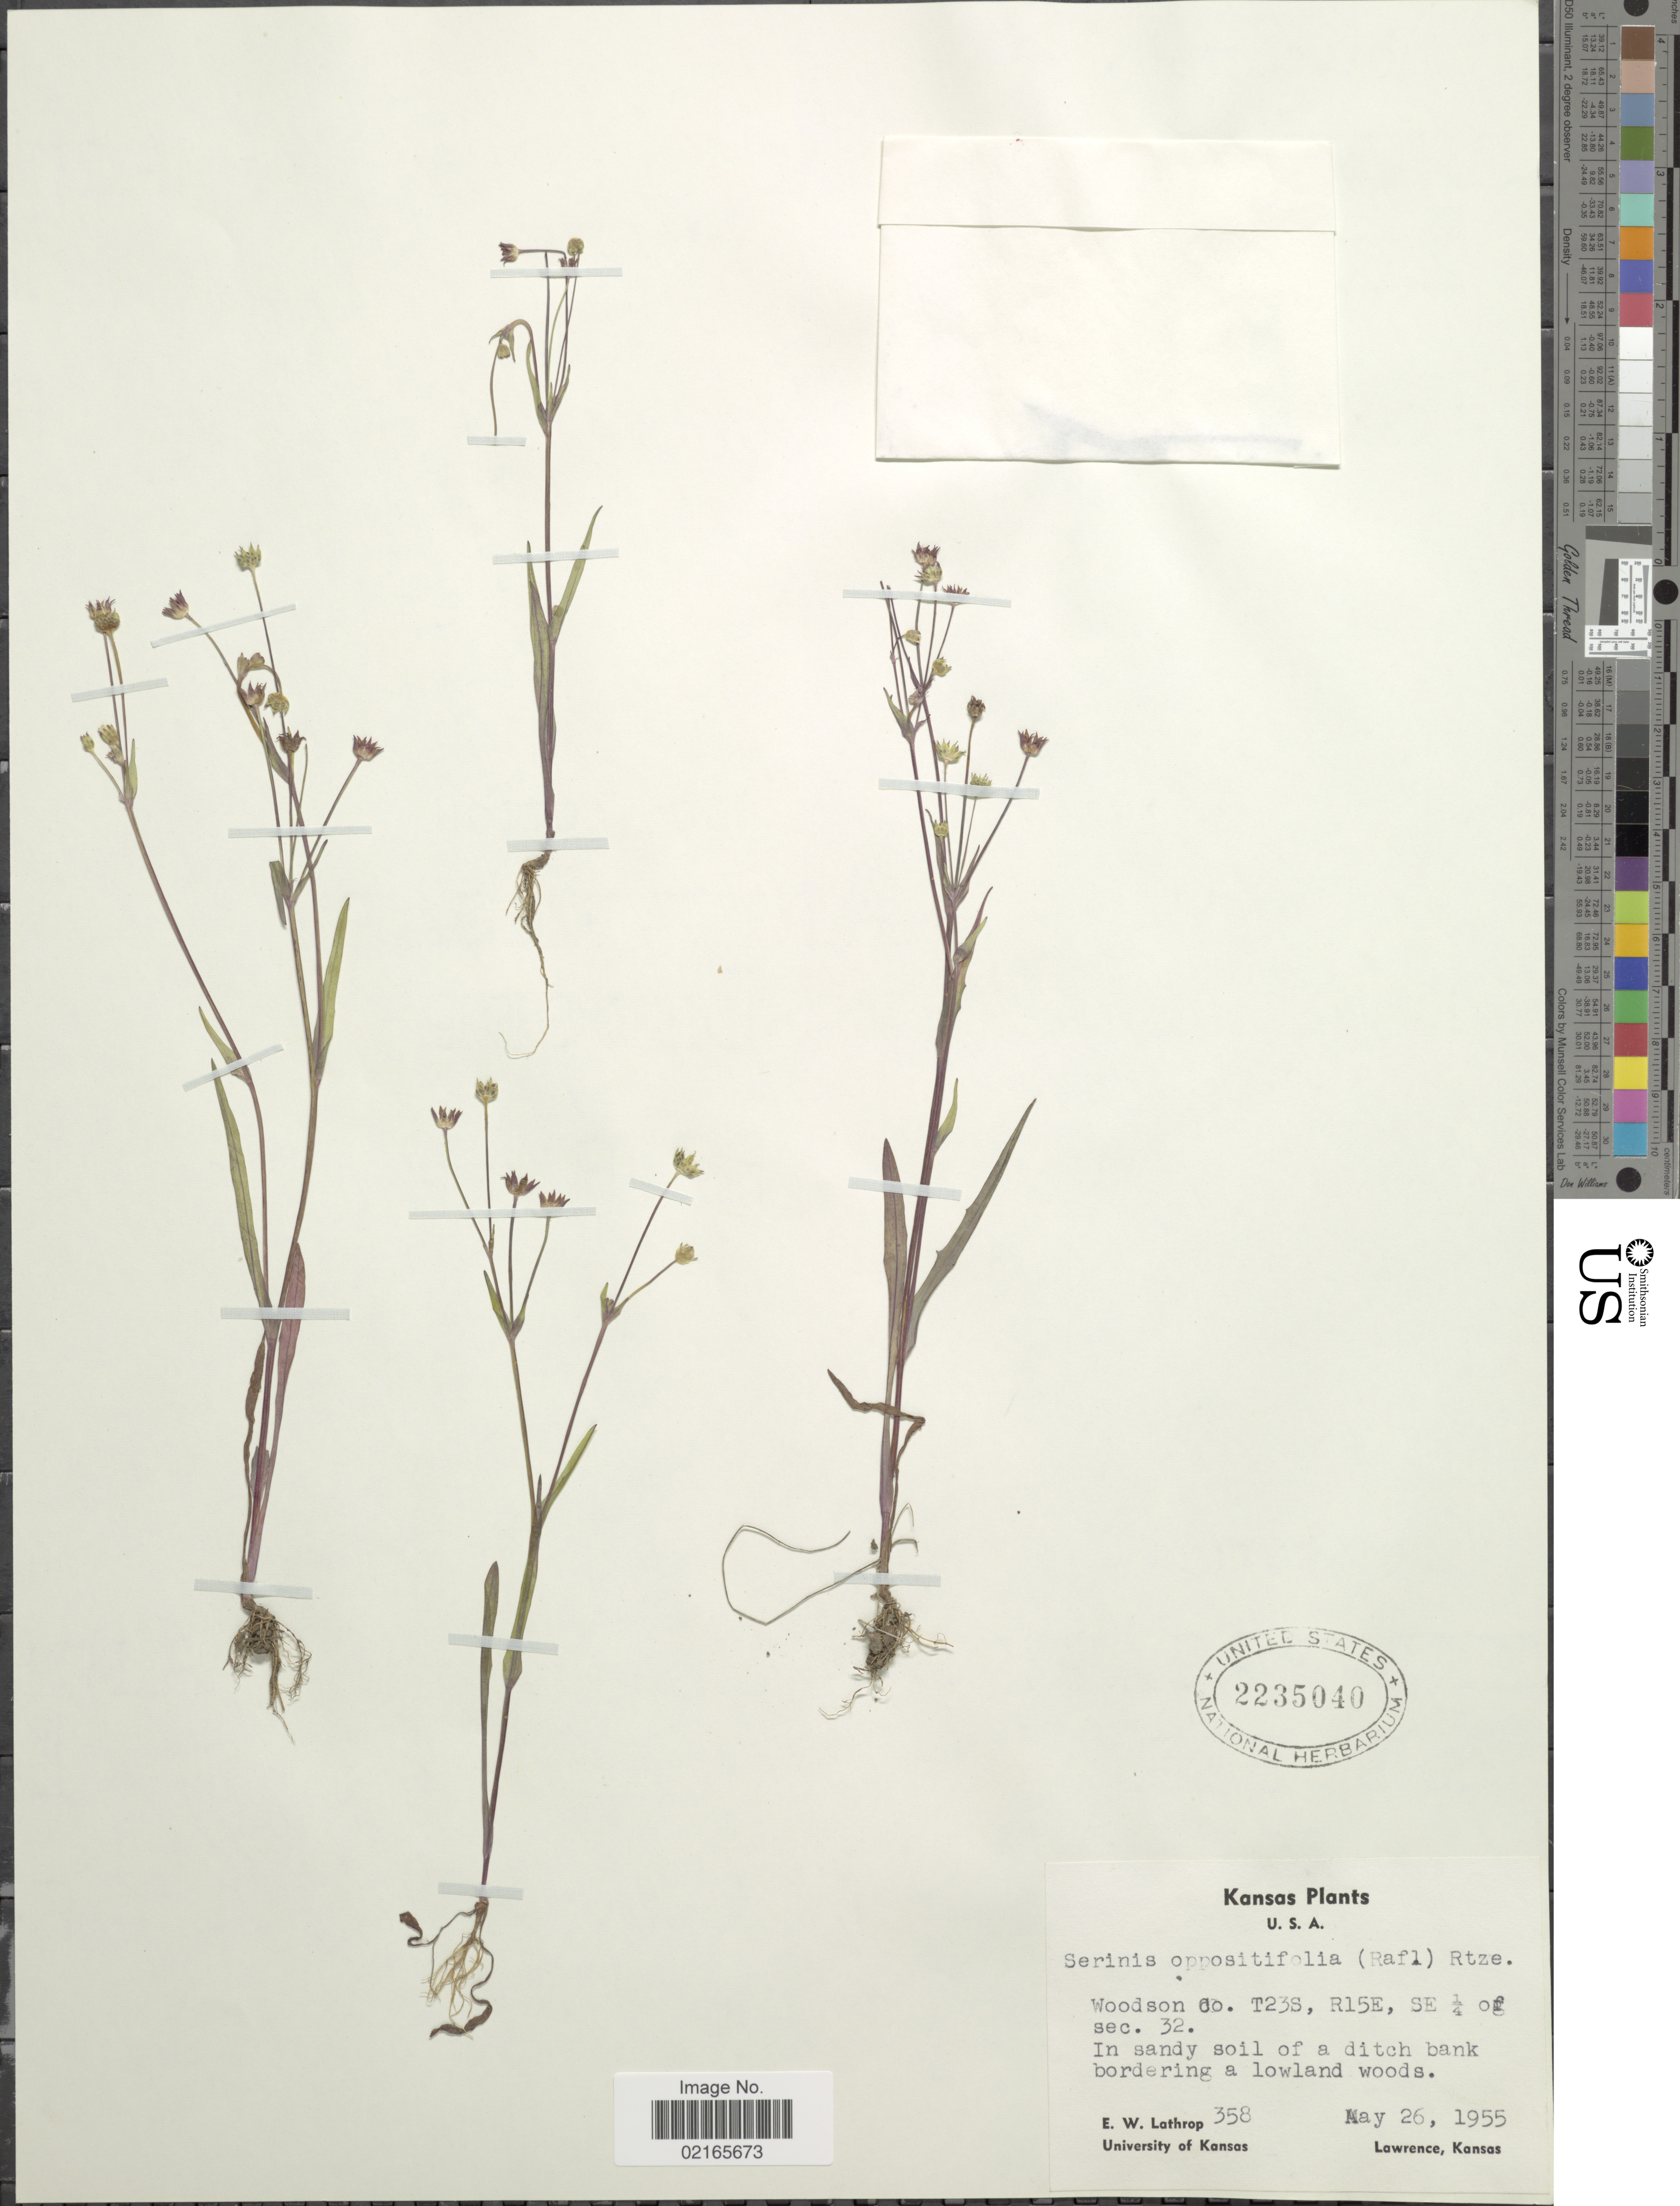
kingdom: Plantae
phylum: Tracheophyta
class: Magnoliopsida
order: Asterales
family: Asteraceae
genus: Krigia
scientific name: Krigia oppositifolia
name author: Raf.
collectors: E. W. Lathrop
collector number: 358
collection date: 1955-05-26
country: United States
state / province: Kansas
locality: Woodson Co., T23S, R15E, SE¼ of sec. 32, in sandy soil of ditch bank bordering a lowland woods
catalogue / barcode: US 2235040